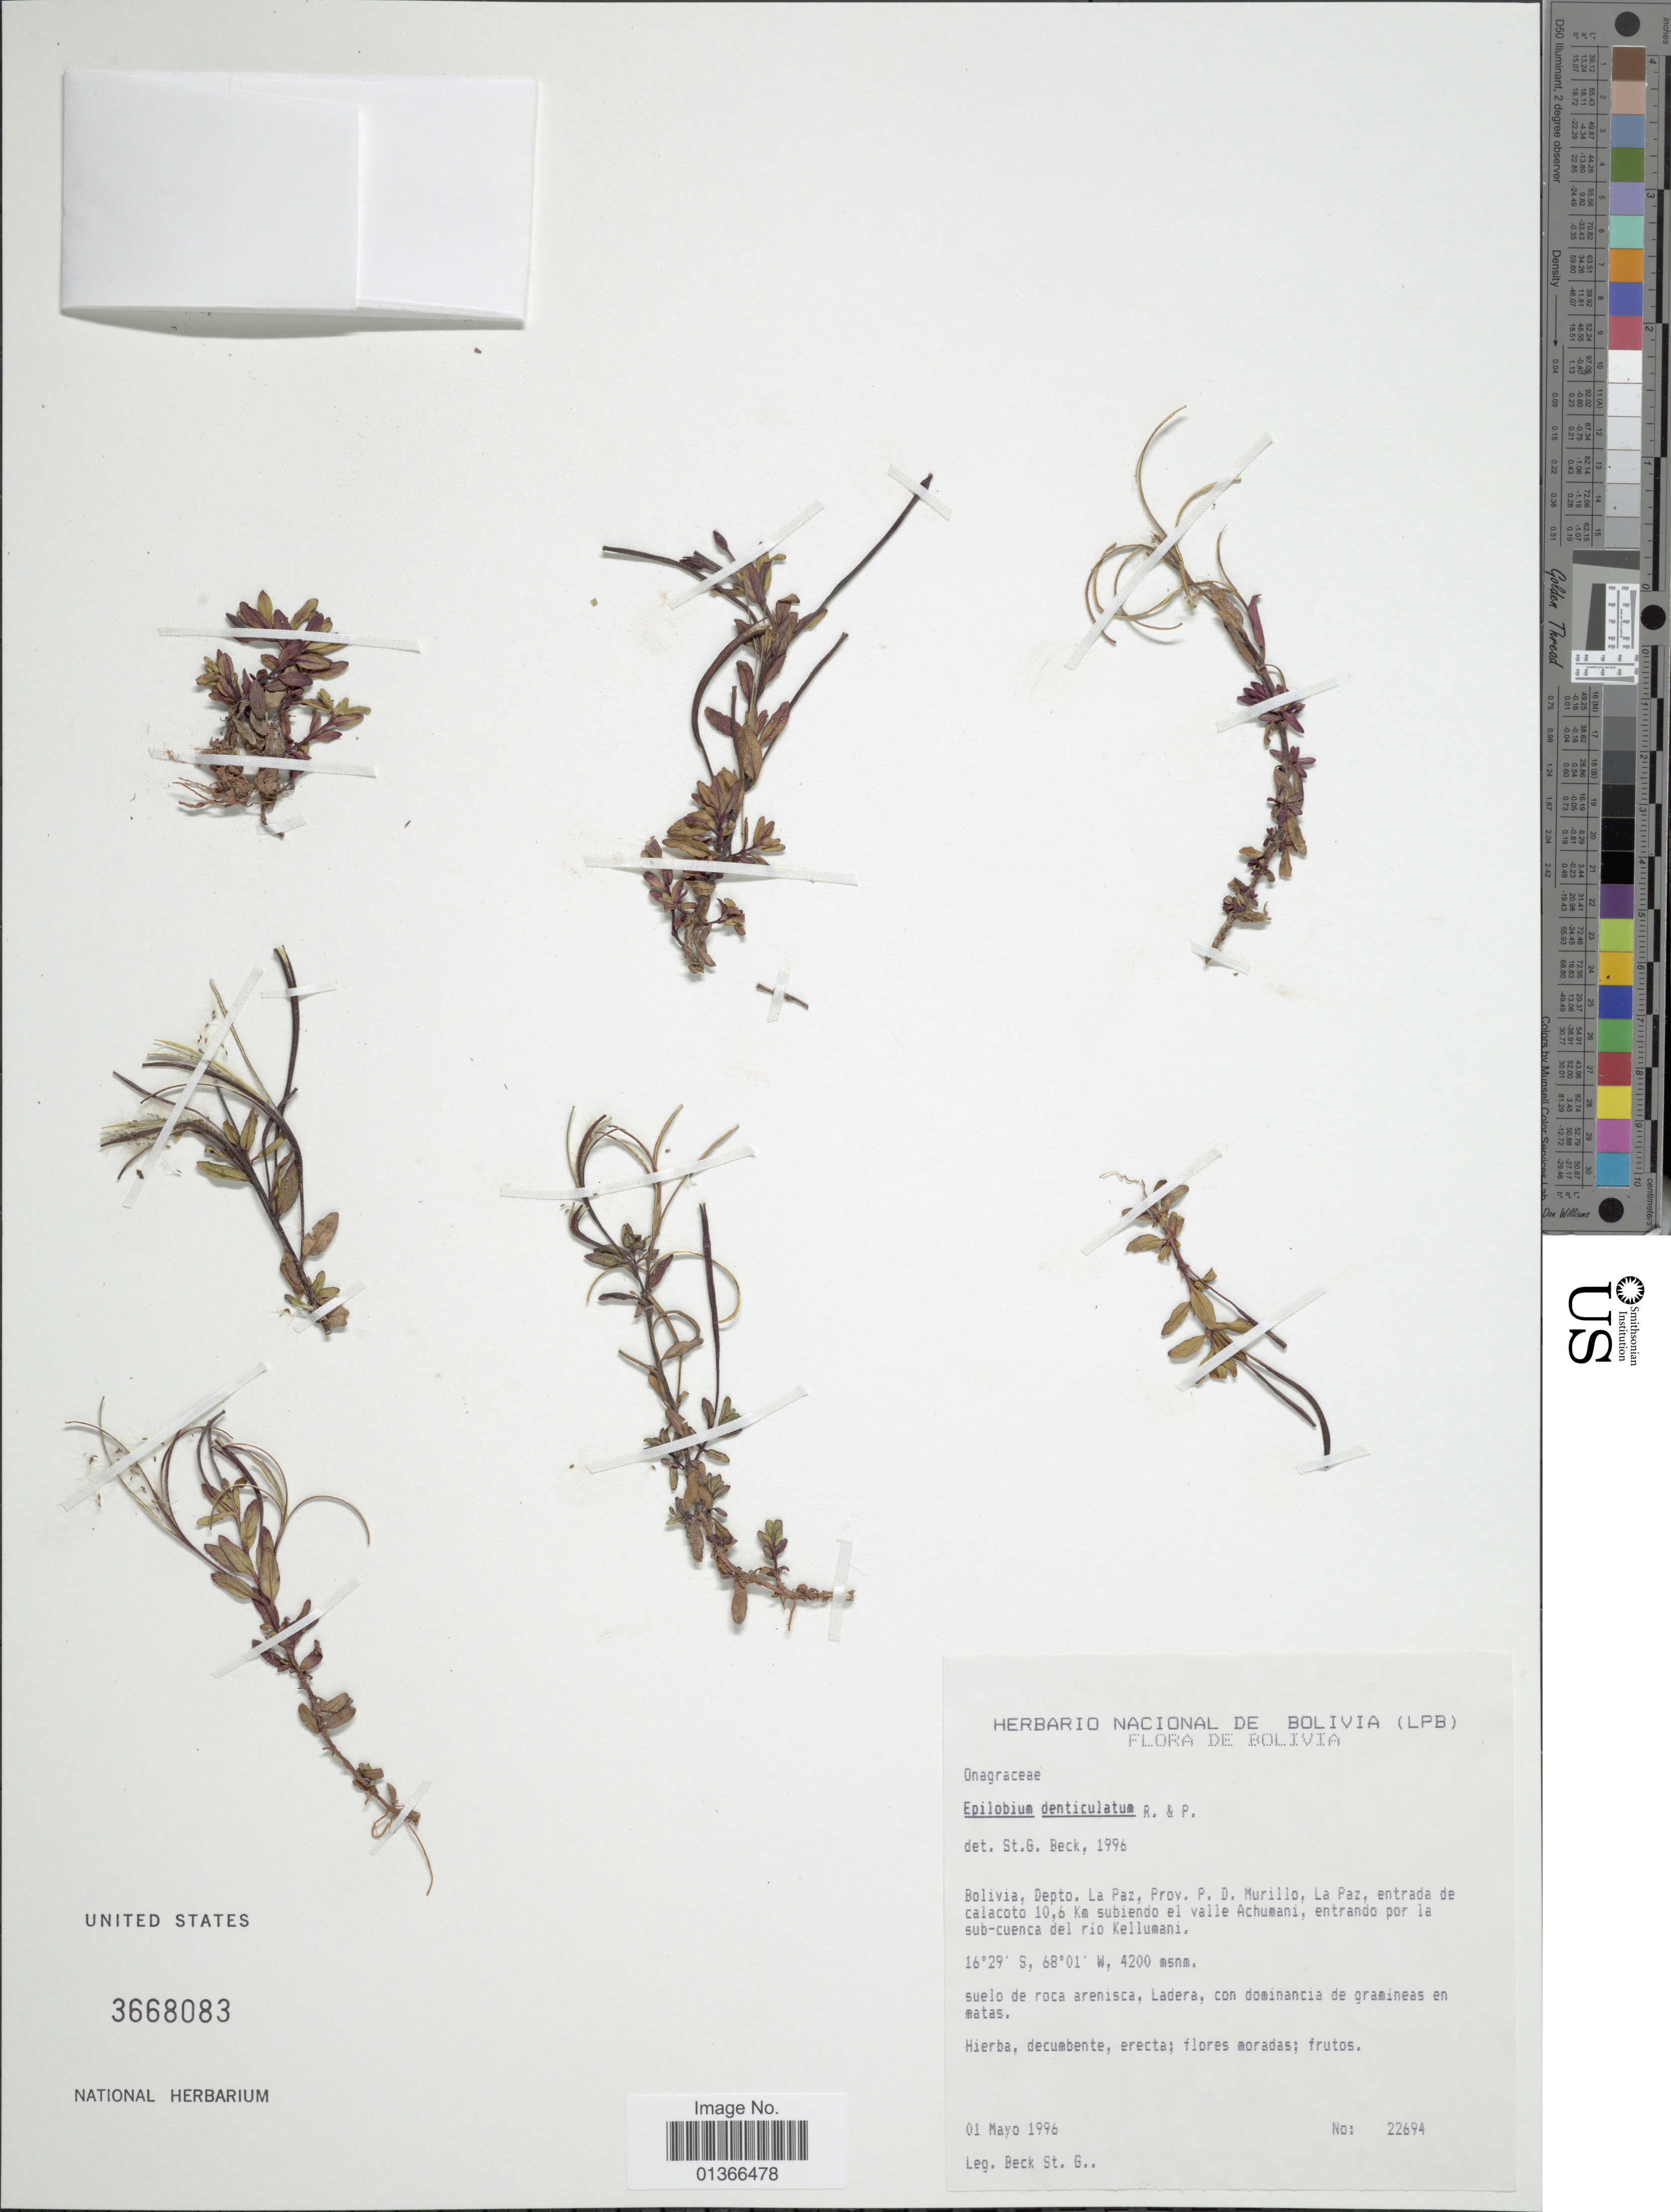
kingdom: Plantae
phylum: Tracheophyta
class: Magnoliopsida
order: Myrtales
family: Onagraceae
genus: Epilobium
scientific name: Epilobium denticulatum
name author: Ruiz & Pav.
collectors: S. G. Beck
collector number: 22694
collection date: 1996-05-01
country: Bolivia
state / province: La Paz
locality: Prov. P.D. Murillo, entrada de calacoto 10,6 Km subiendo el valle Achumani, entrando por la sub-cuenca del rio Kellumani.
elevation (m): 4200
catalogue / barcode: US 3668083